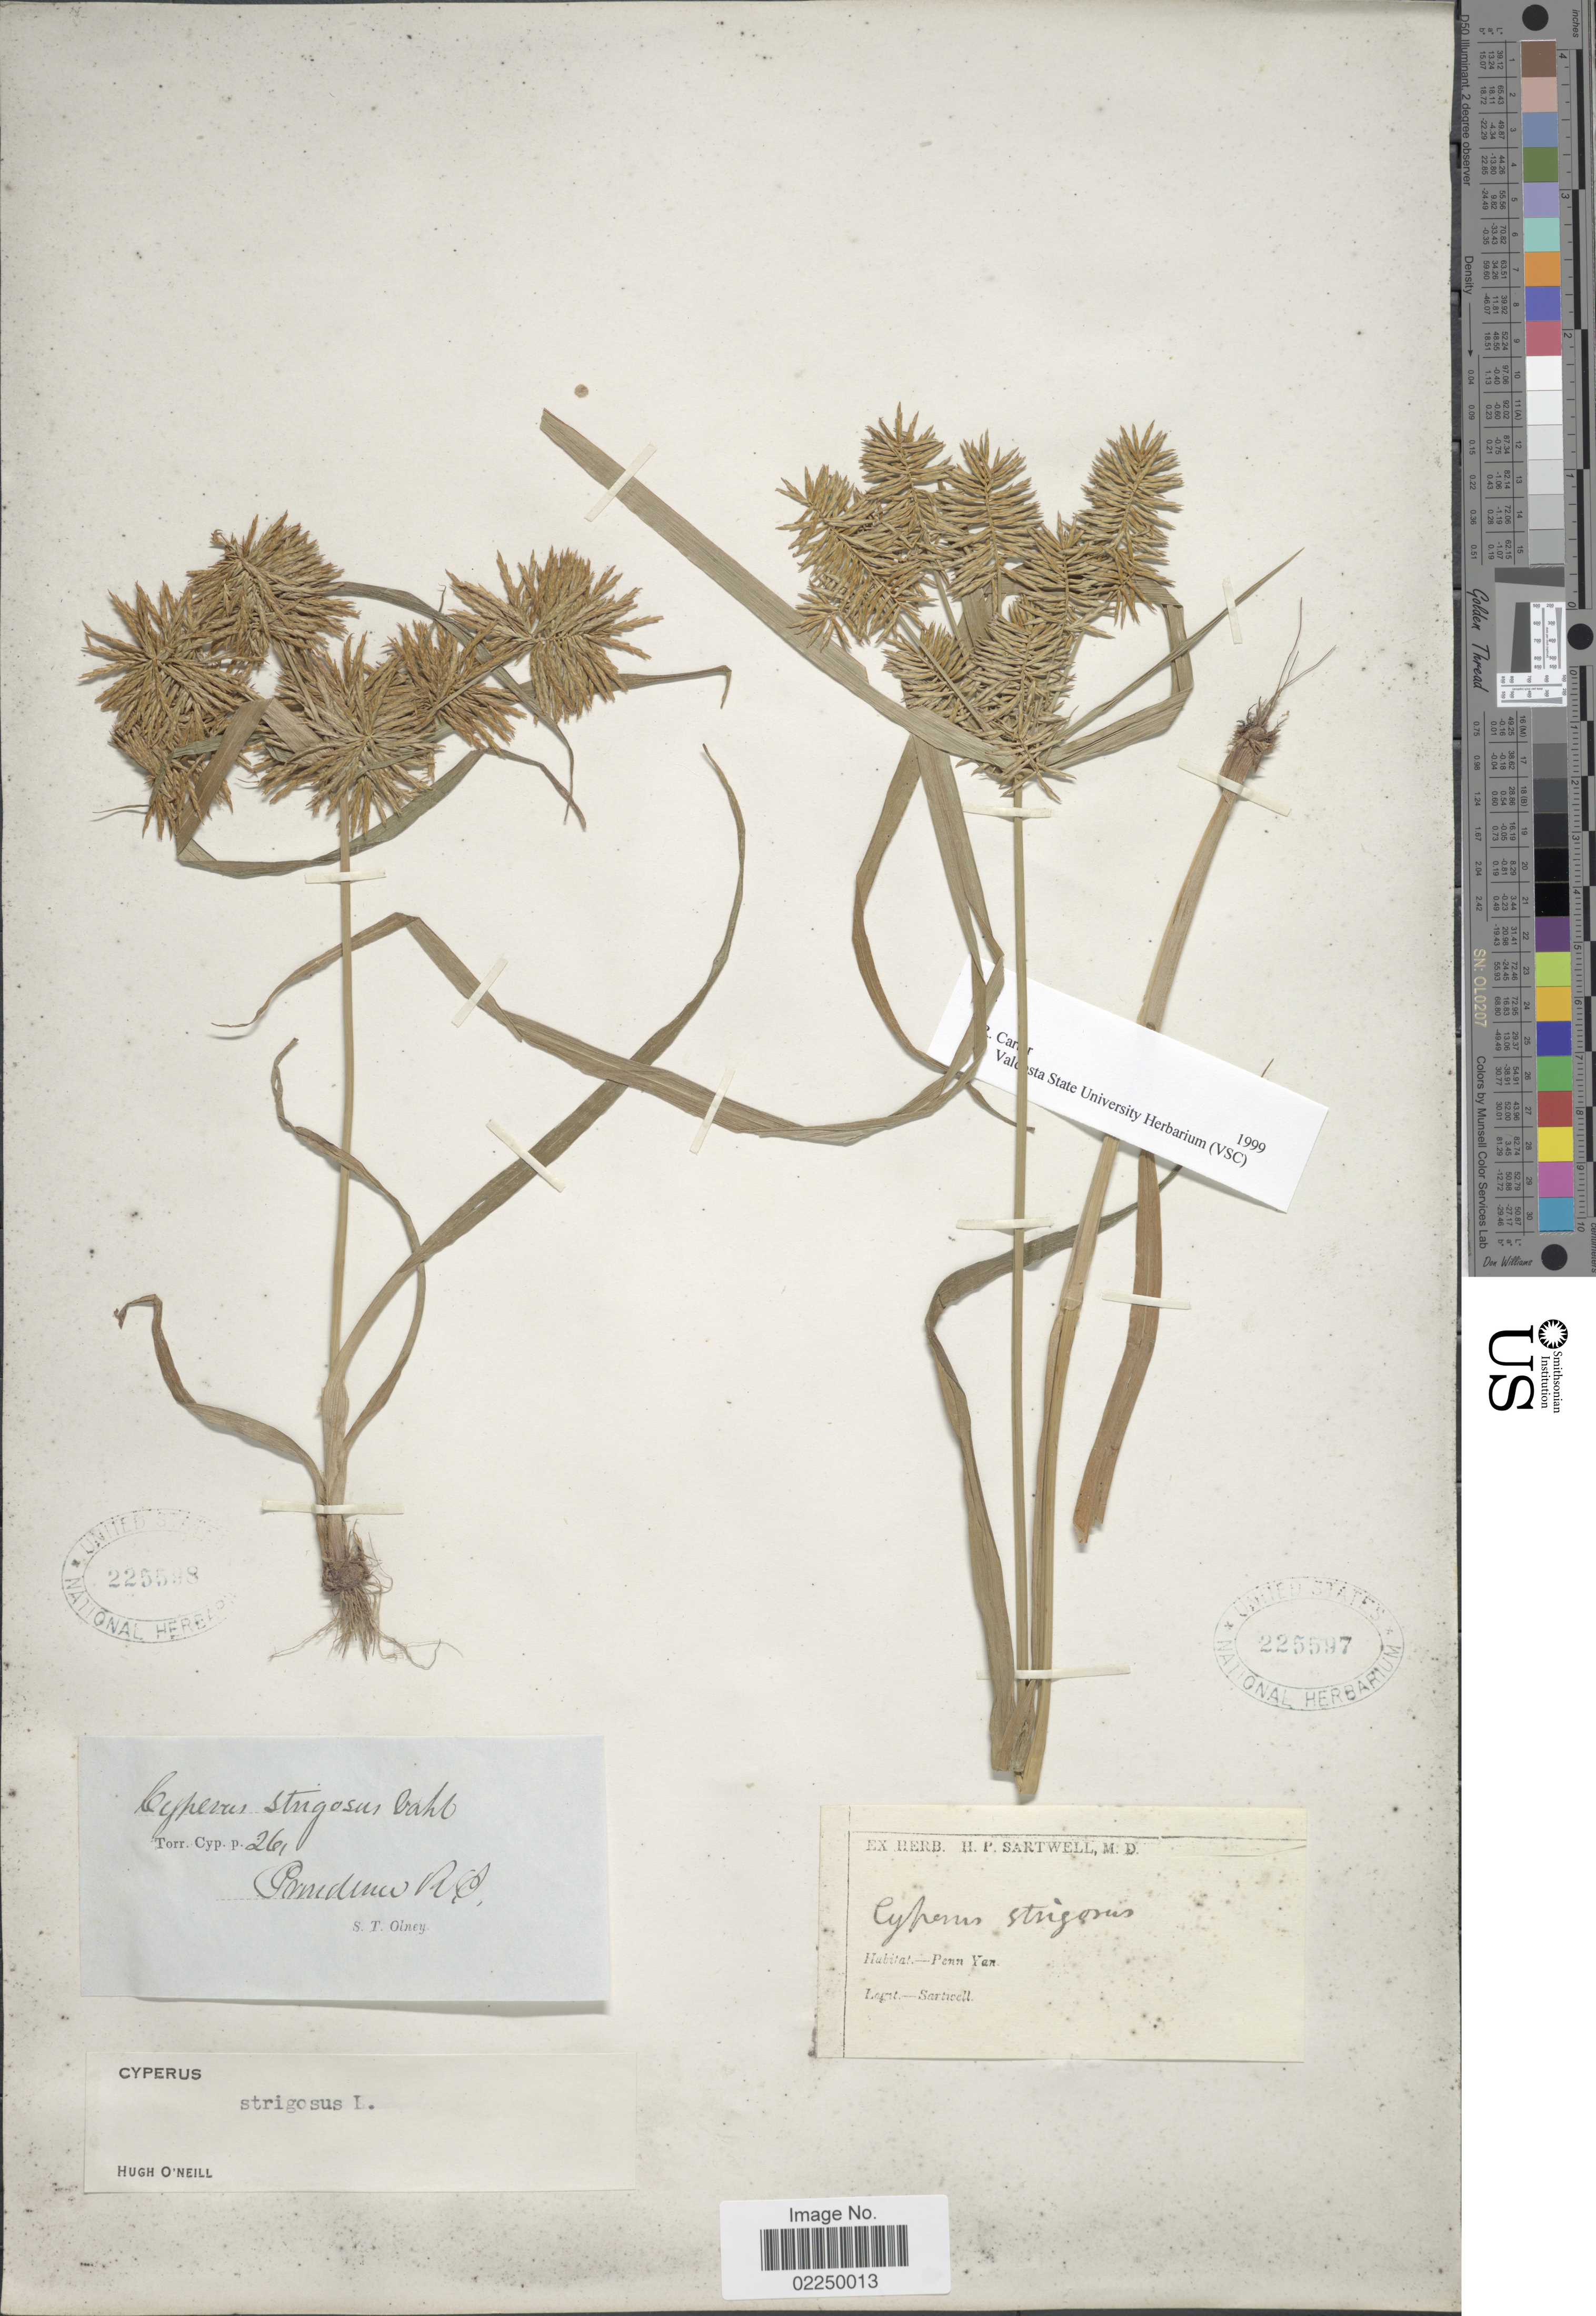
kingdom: Plantae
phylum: Tracheophyta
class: Liliopsida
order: Poales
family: Cyperaceae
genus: Cyperus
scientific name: Cyperus strigosus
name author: L.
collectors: Sartwell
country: United States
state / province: New York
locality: Penn Yan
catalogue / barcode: US 225597